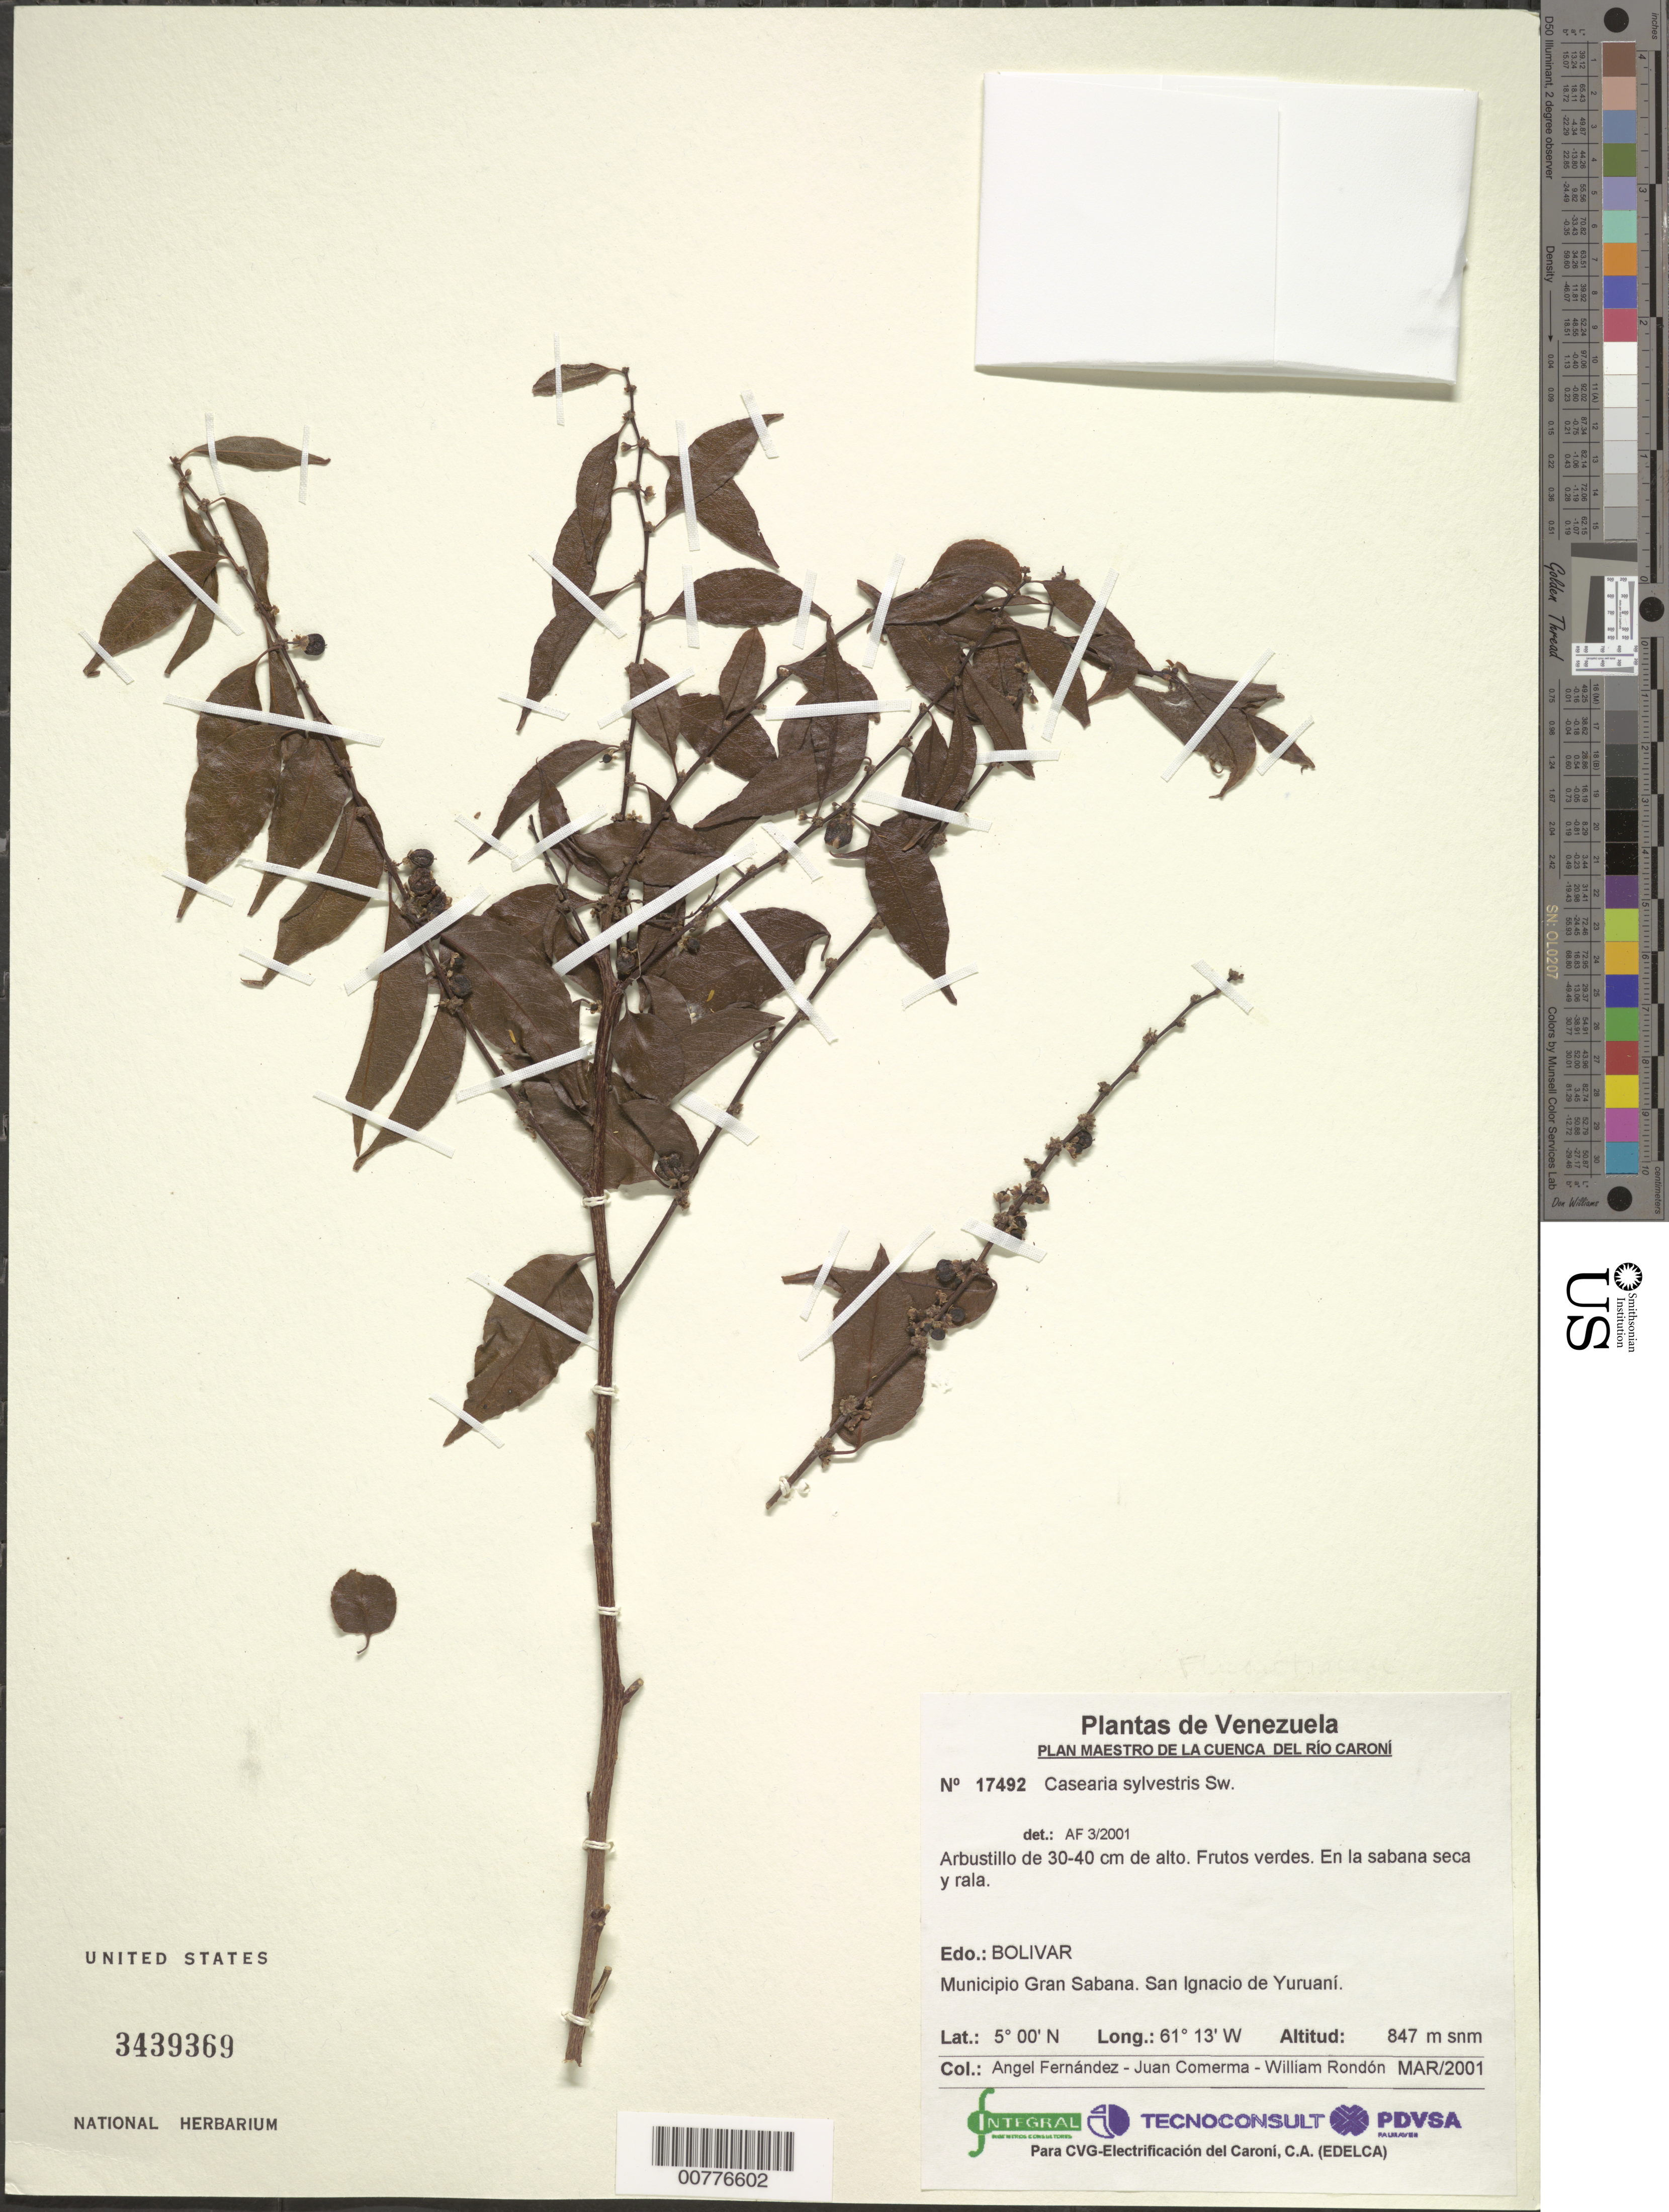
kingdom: Plantae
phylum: Tracheophyta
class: Magnoliopsida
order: Malpighiales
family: Salicaceae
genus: Casearia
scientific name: Casearia sylvestris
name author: Sw.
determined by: Fernández, A.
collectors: A. Fernández, J. Comerma & N. Rondón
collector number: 17492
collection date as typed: Mar-01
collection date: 2001-03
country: Venezuela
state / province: Bolívar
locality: Gran Sabana, San Ignacio de Yuruani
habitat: Sabana seca y rala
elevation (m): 847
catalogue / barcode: US 3439369